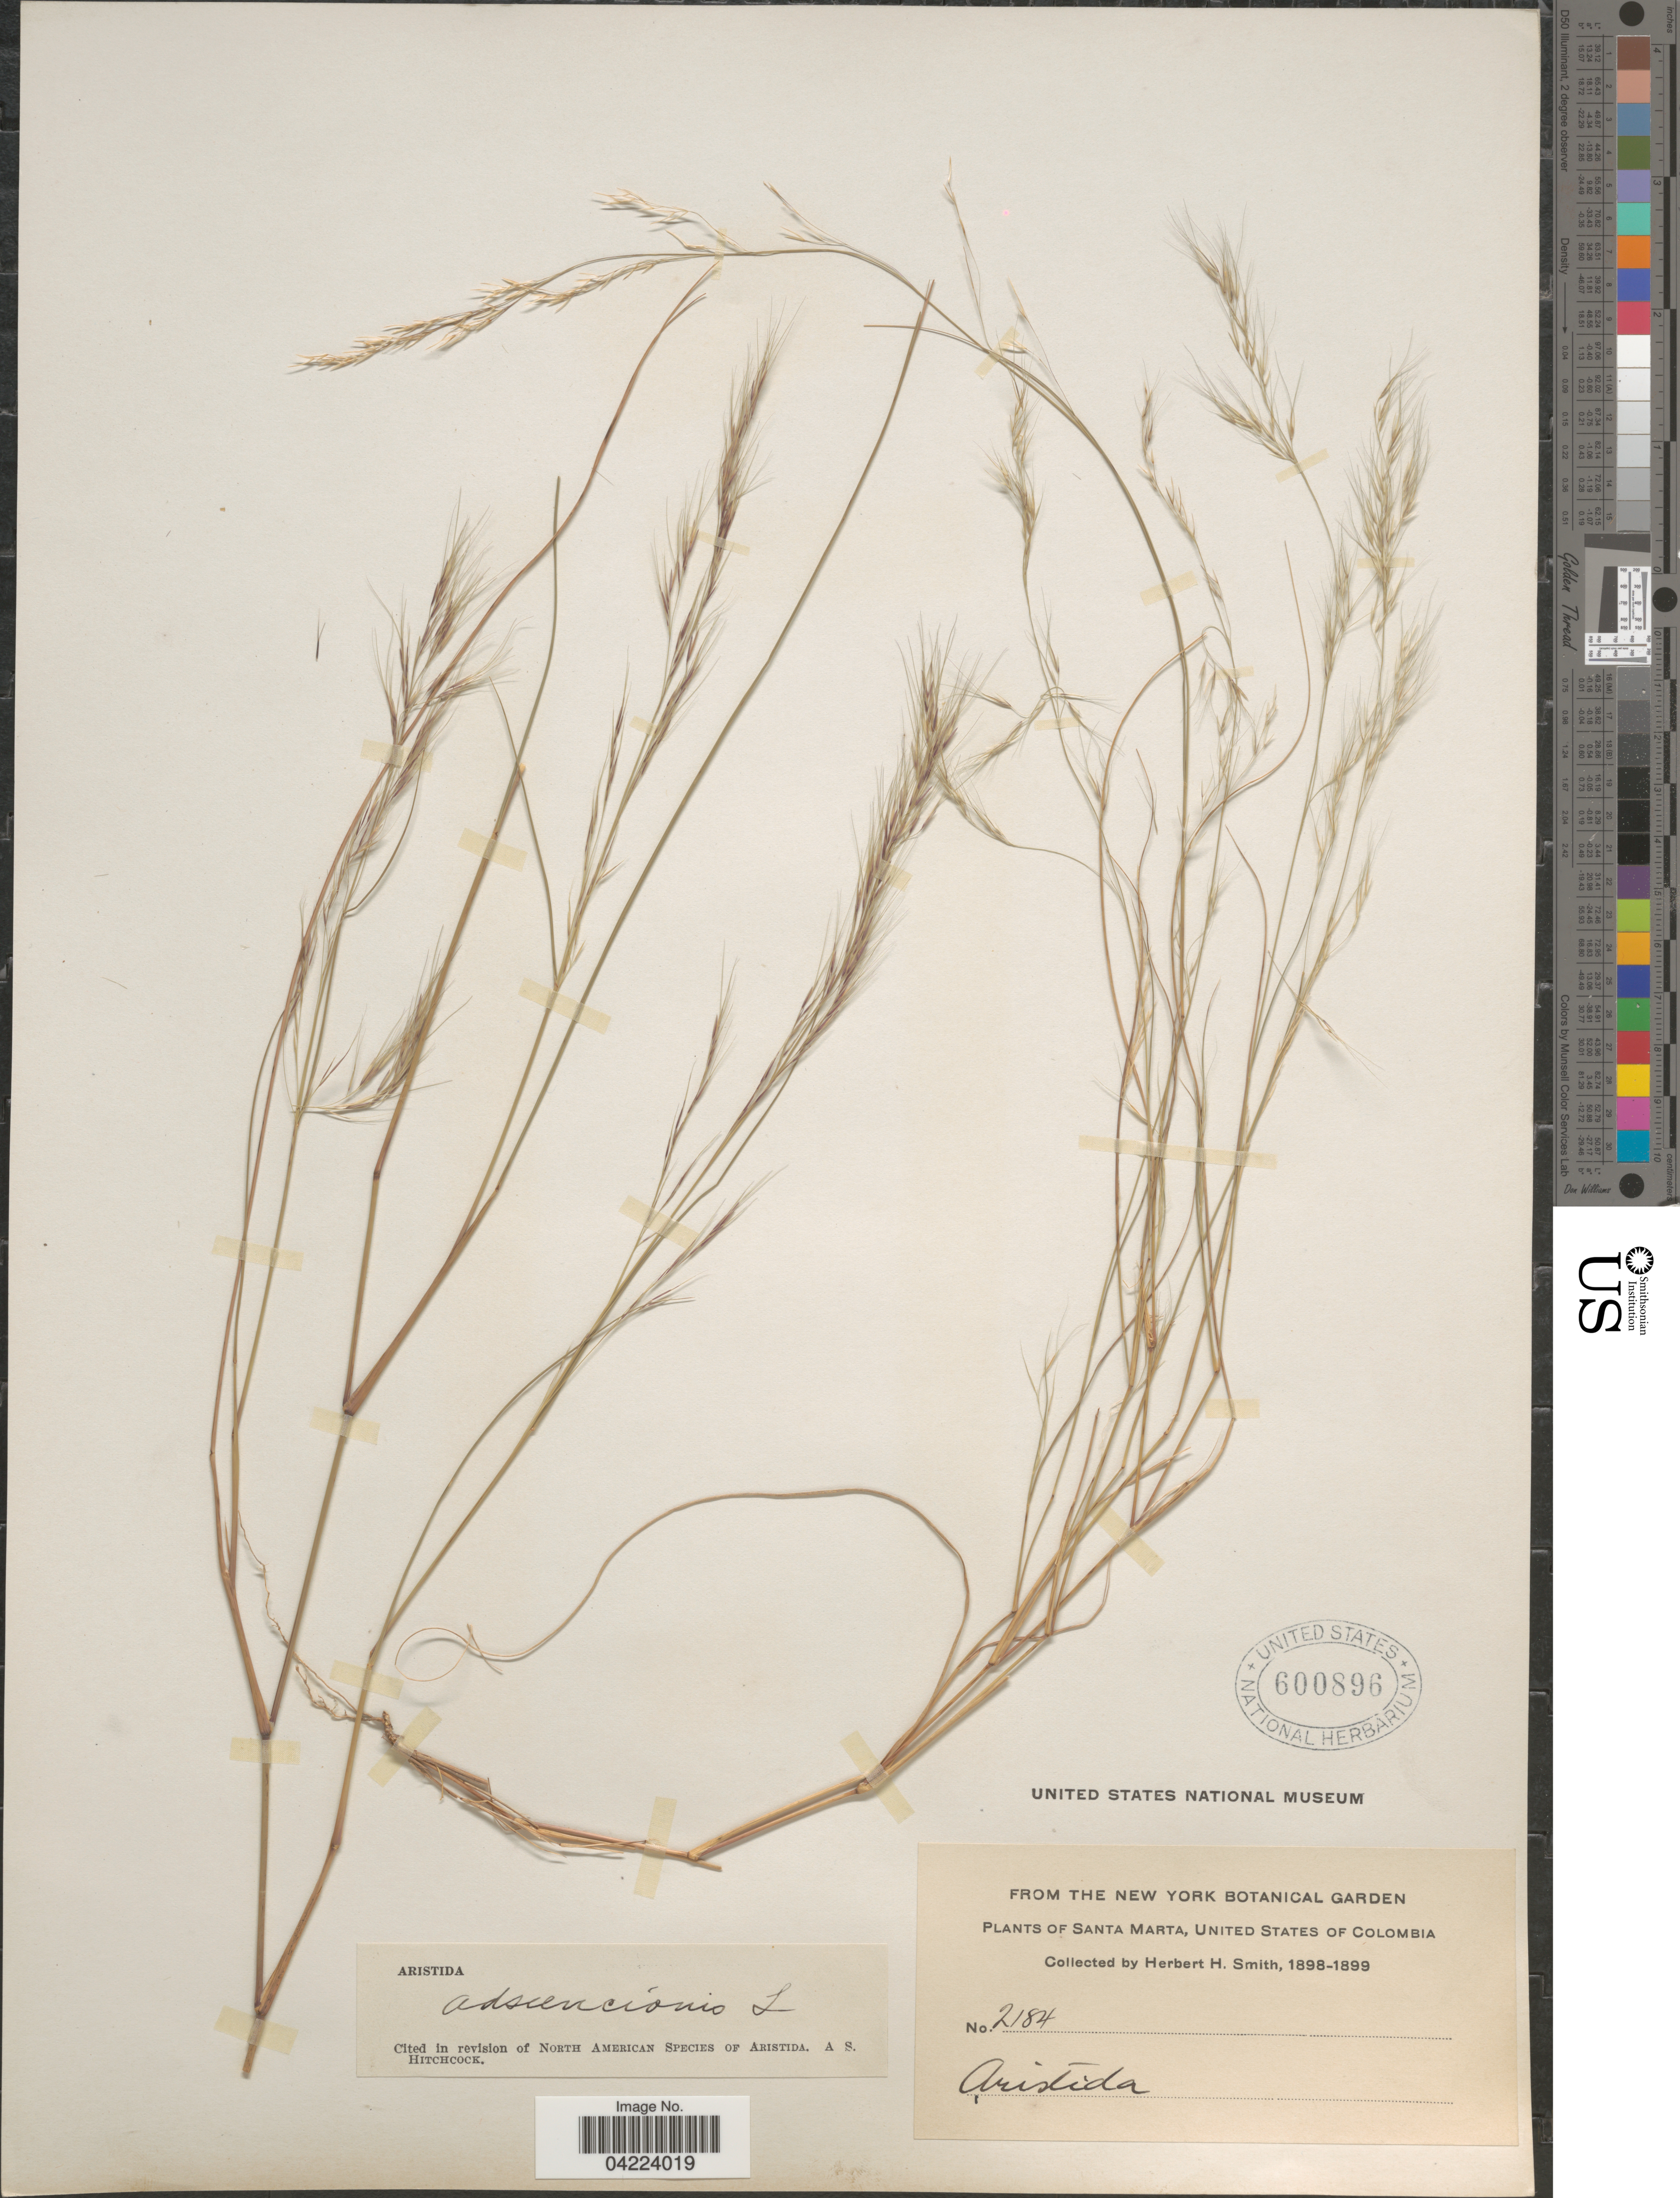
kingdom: Plantae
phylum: Tracheophyta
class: Liliopsida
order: Poales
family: Poaceae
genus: Aristida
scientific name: Aristida adscensionis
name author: L.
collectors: Herbert H. Smith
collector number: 2184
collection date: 1898/1899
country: Colombia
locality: Santa Marta.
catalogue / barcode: US 600896